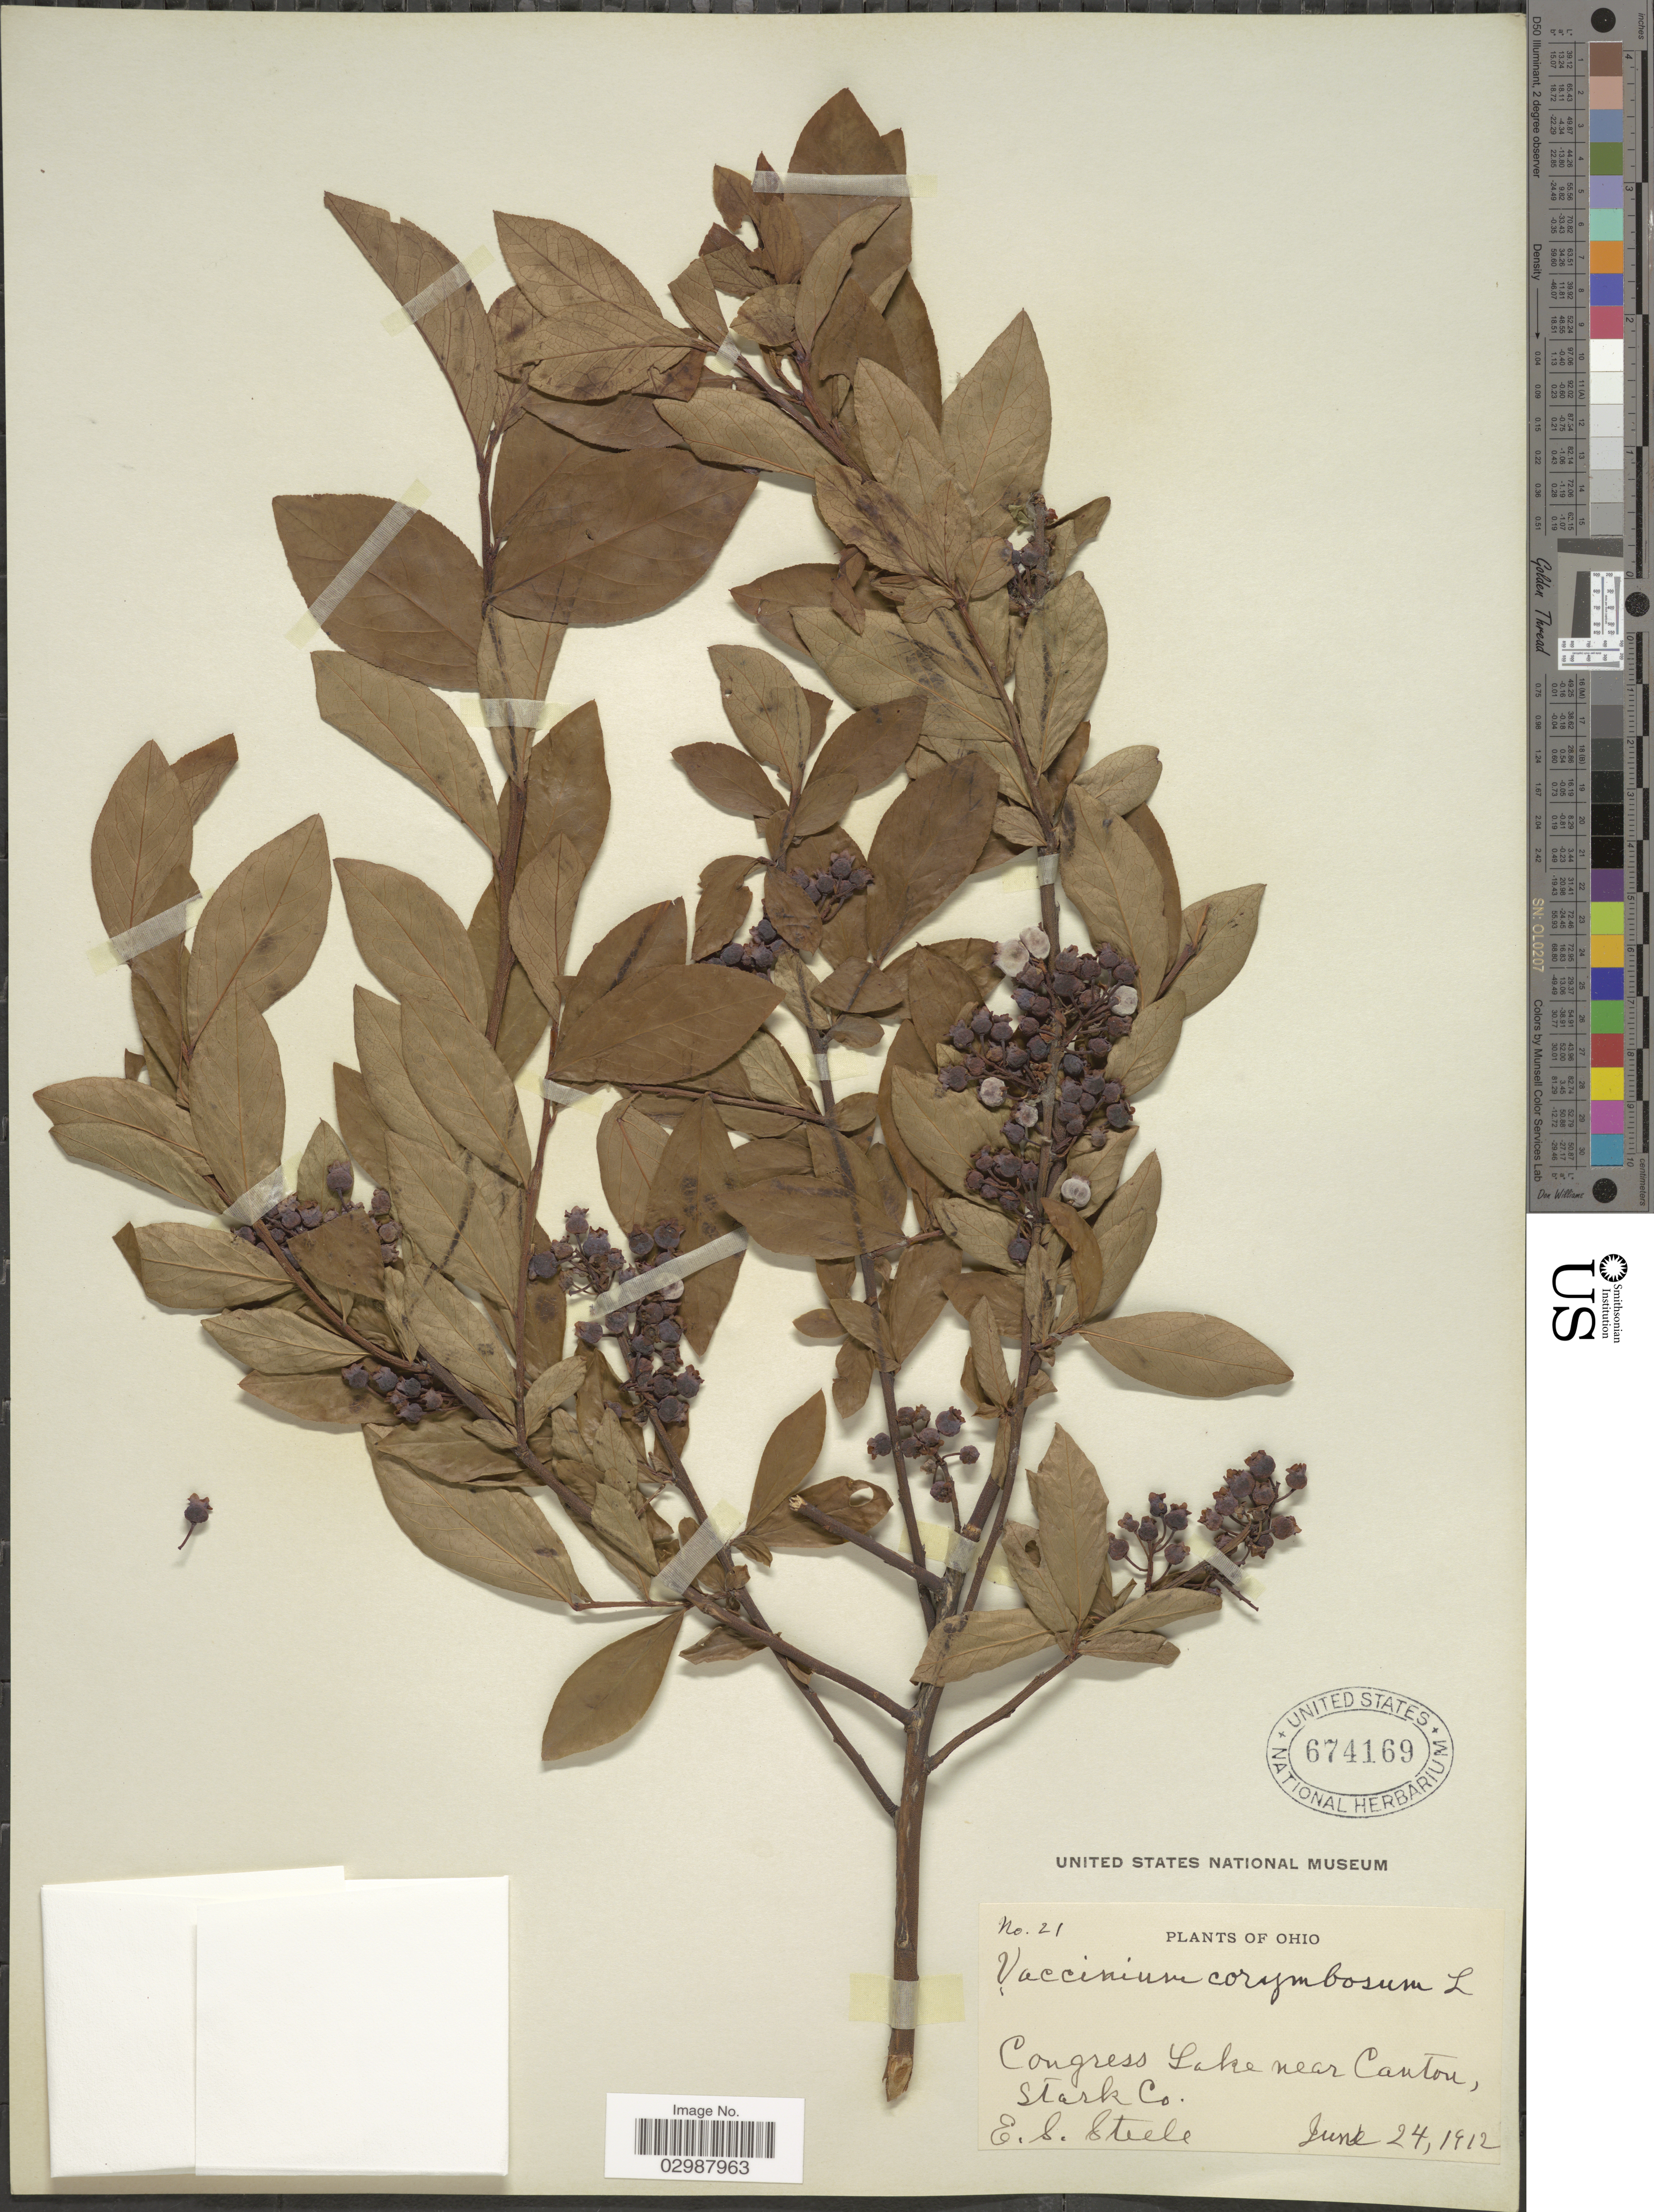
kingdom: Plantae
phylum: Tracheophyta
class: Magnoliopsida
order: Ericales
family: Ericaceae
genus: Vaccinium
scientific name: Vaccinium corymbosum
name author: L.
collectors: E. Steele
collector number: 21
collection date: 1912-06-24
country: United States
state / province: Ohio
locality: Congress Lake near Canton, Stark Co.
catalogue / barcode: US 674169